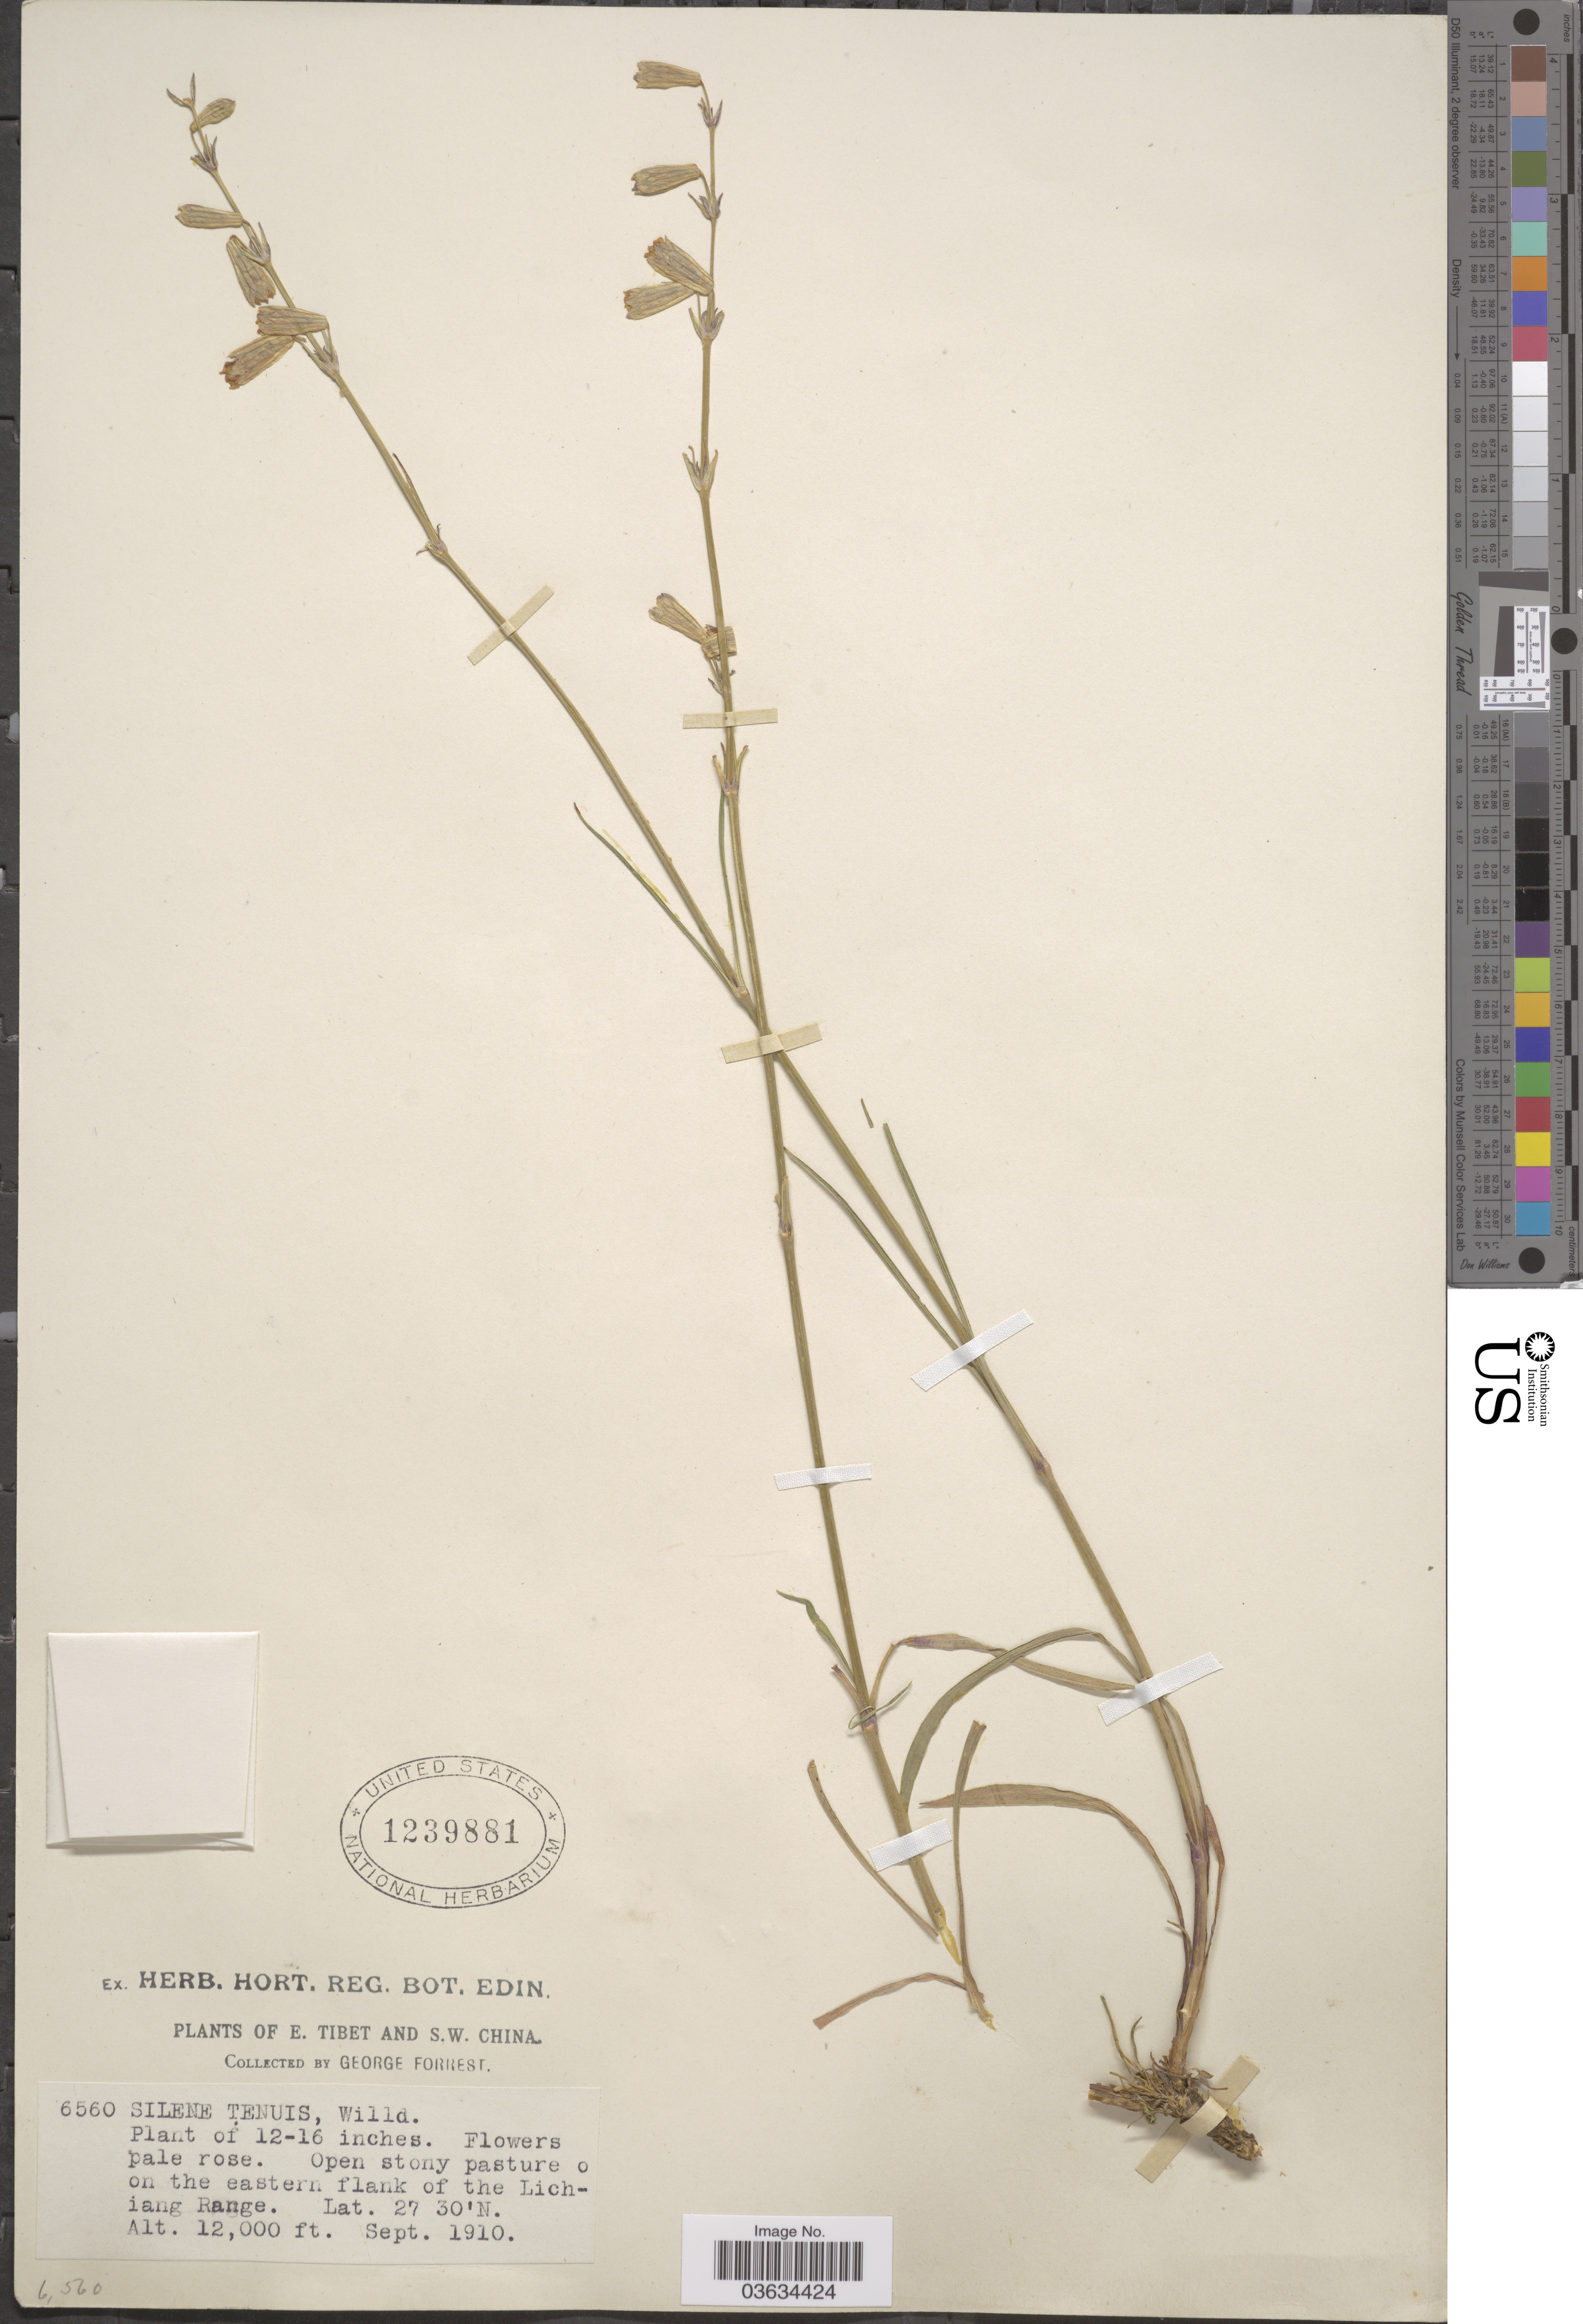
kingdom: Plantae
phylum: Tracheophyta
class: Magnoliopsida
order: Caryophyllales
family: Caryophyllaceae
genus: Silene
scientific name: Silene tenuis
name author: Willd.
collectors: G. Forrest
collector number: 6560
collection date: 1910-09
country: China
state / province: Xizang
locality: E. Tibet and S.W. China. On the eastern flank of the Lichiang Range.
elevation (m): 3658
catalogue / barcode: US 1239881